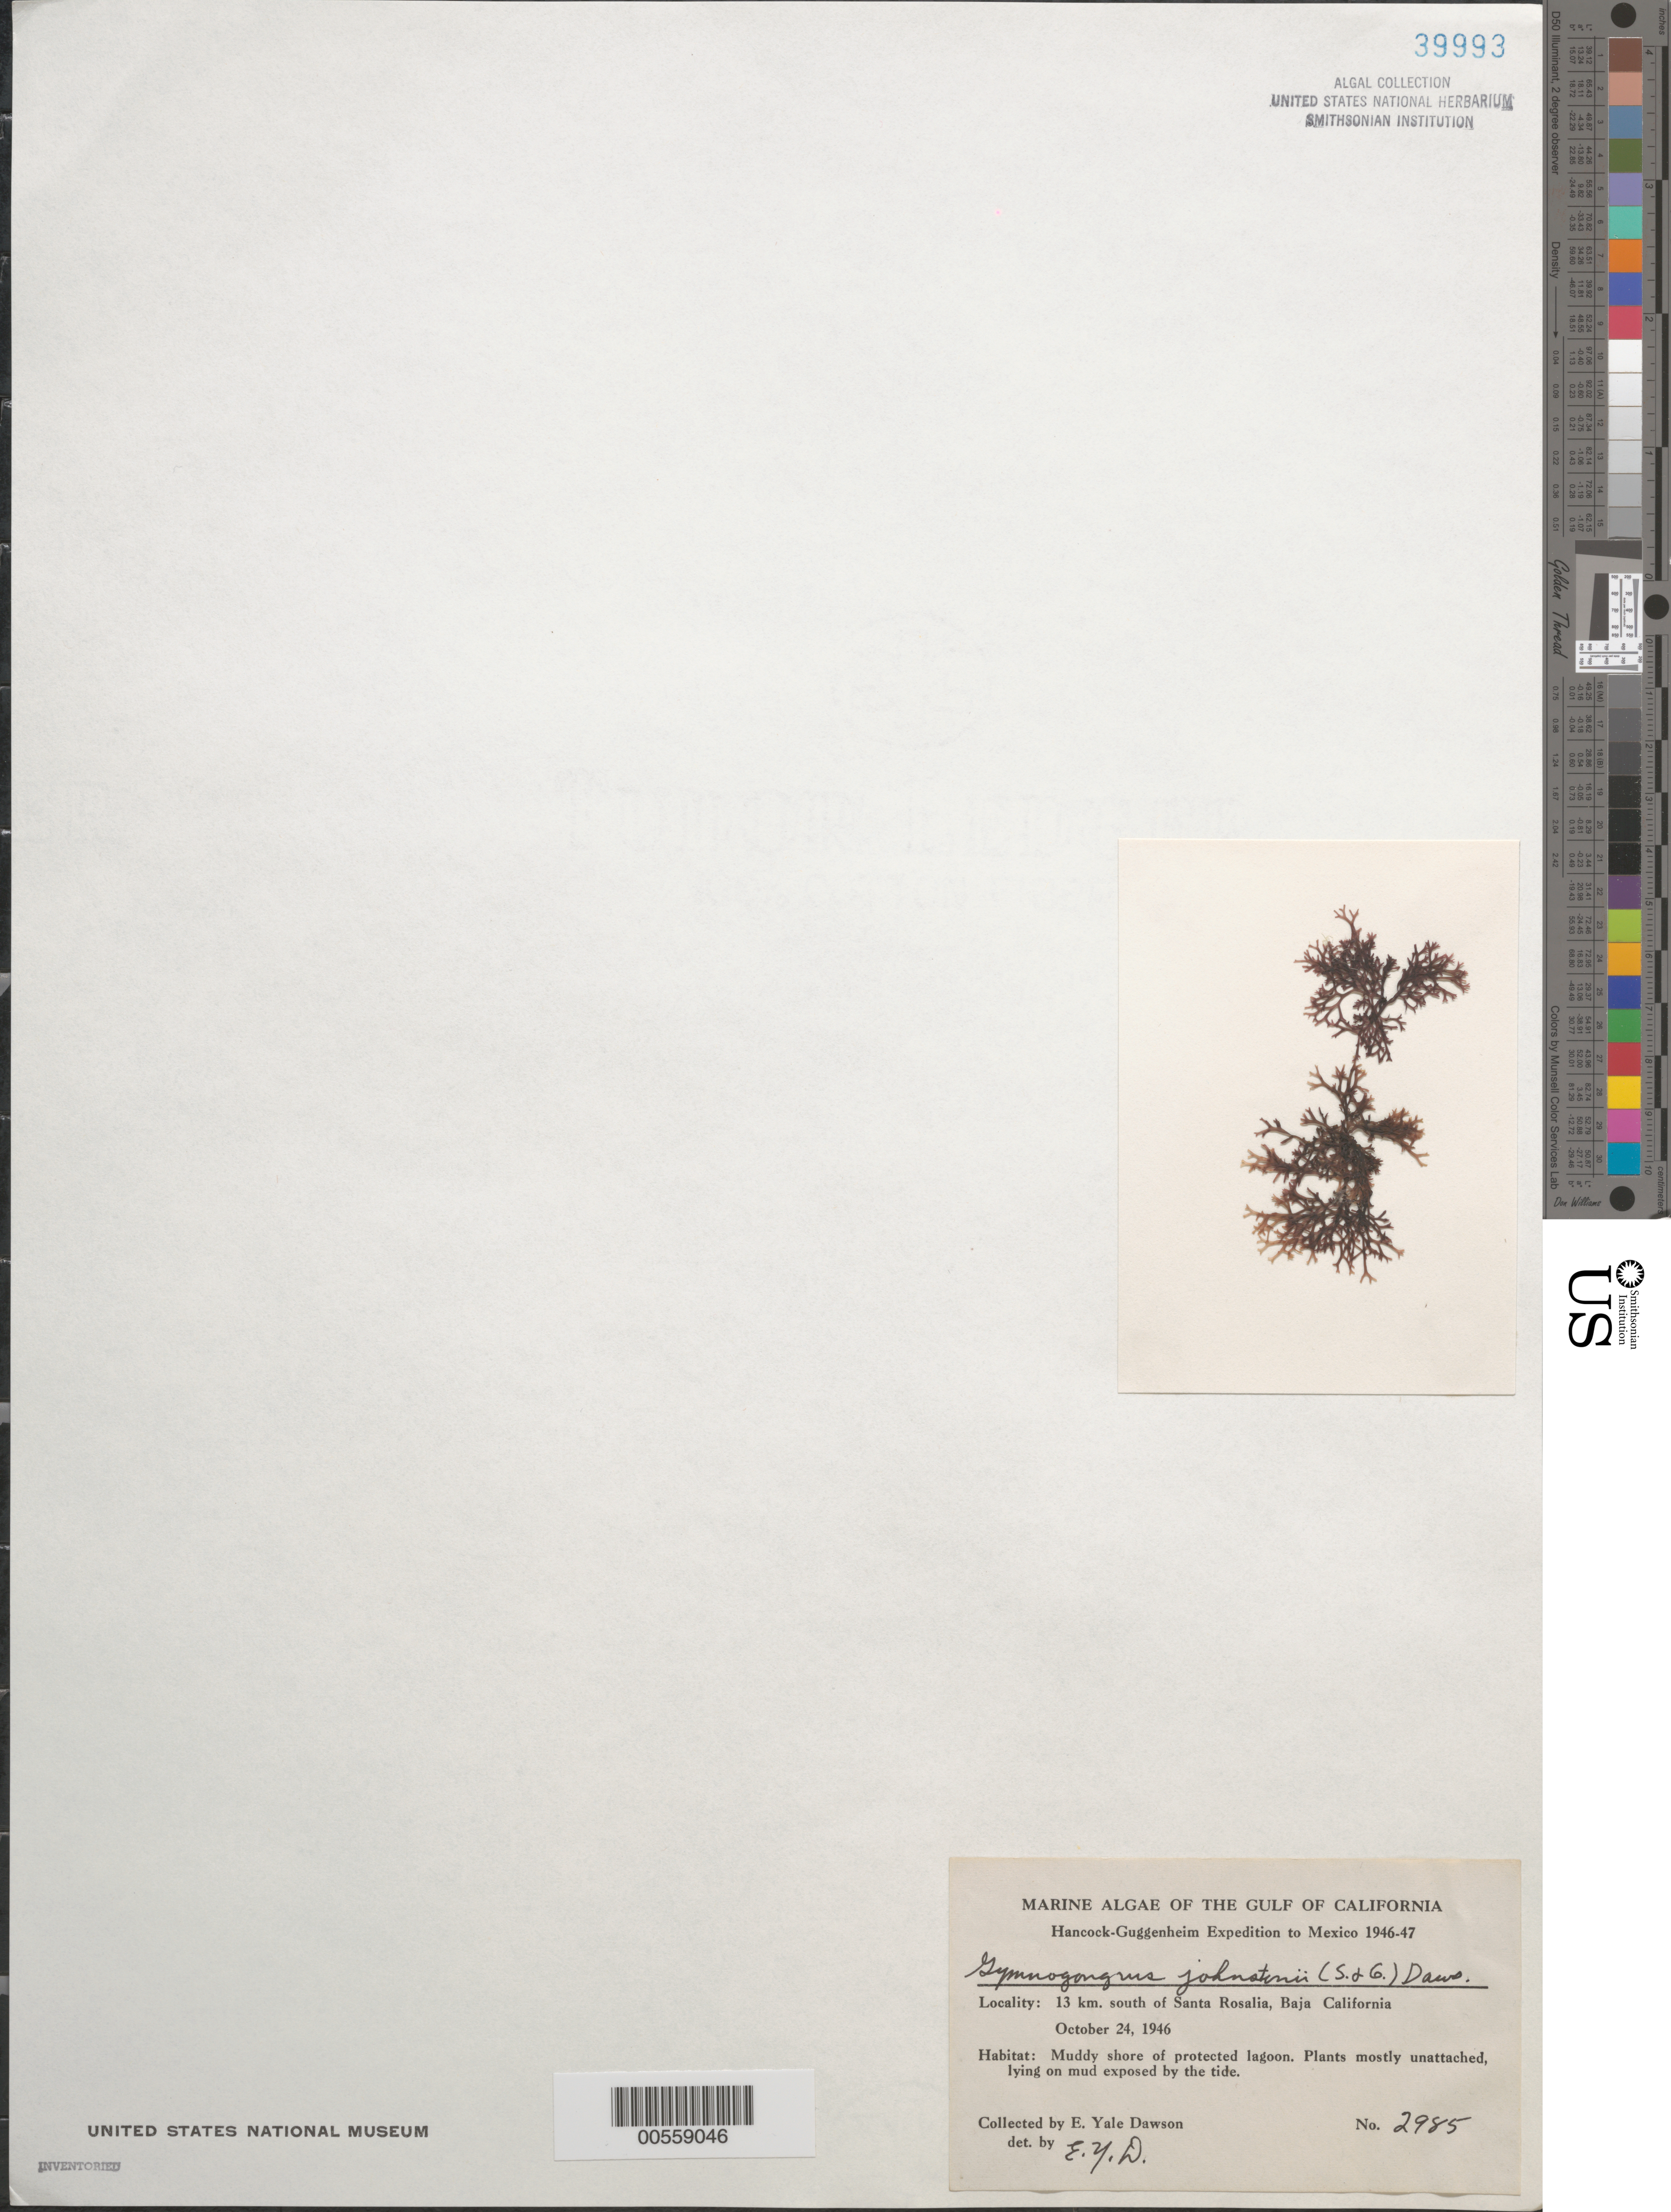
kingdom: Plantae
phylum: Rhodophyta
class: Florideophyceae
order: Gigartinales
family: Phyllophoraceae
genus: Gymnogongrus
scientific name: Gymnogongrus johnstonii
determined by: Dawson, E. Y.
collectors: E. Y. Dawson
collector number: EYD 2985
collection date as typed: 24 Oct 1946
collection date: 1946-10-24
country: Mexico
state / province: Baja California Sur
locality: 13 km south of Santa Rosalia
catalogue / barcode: US 39993